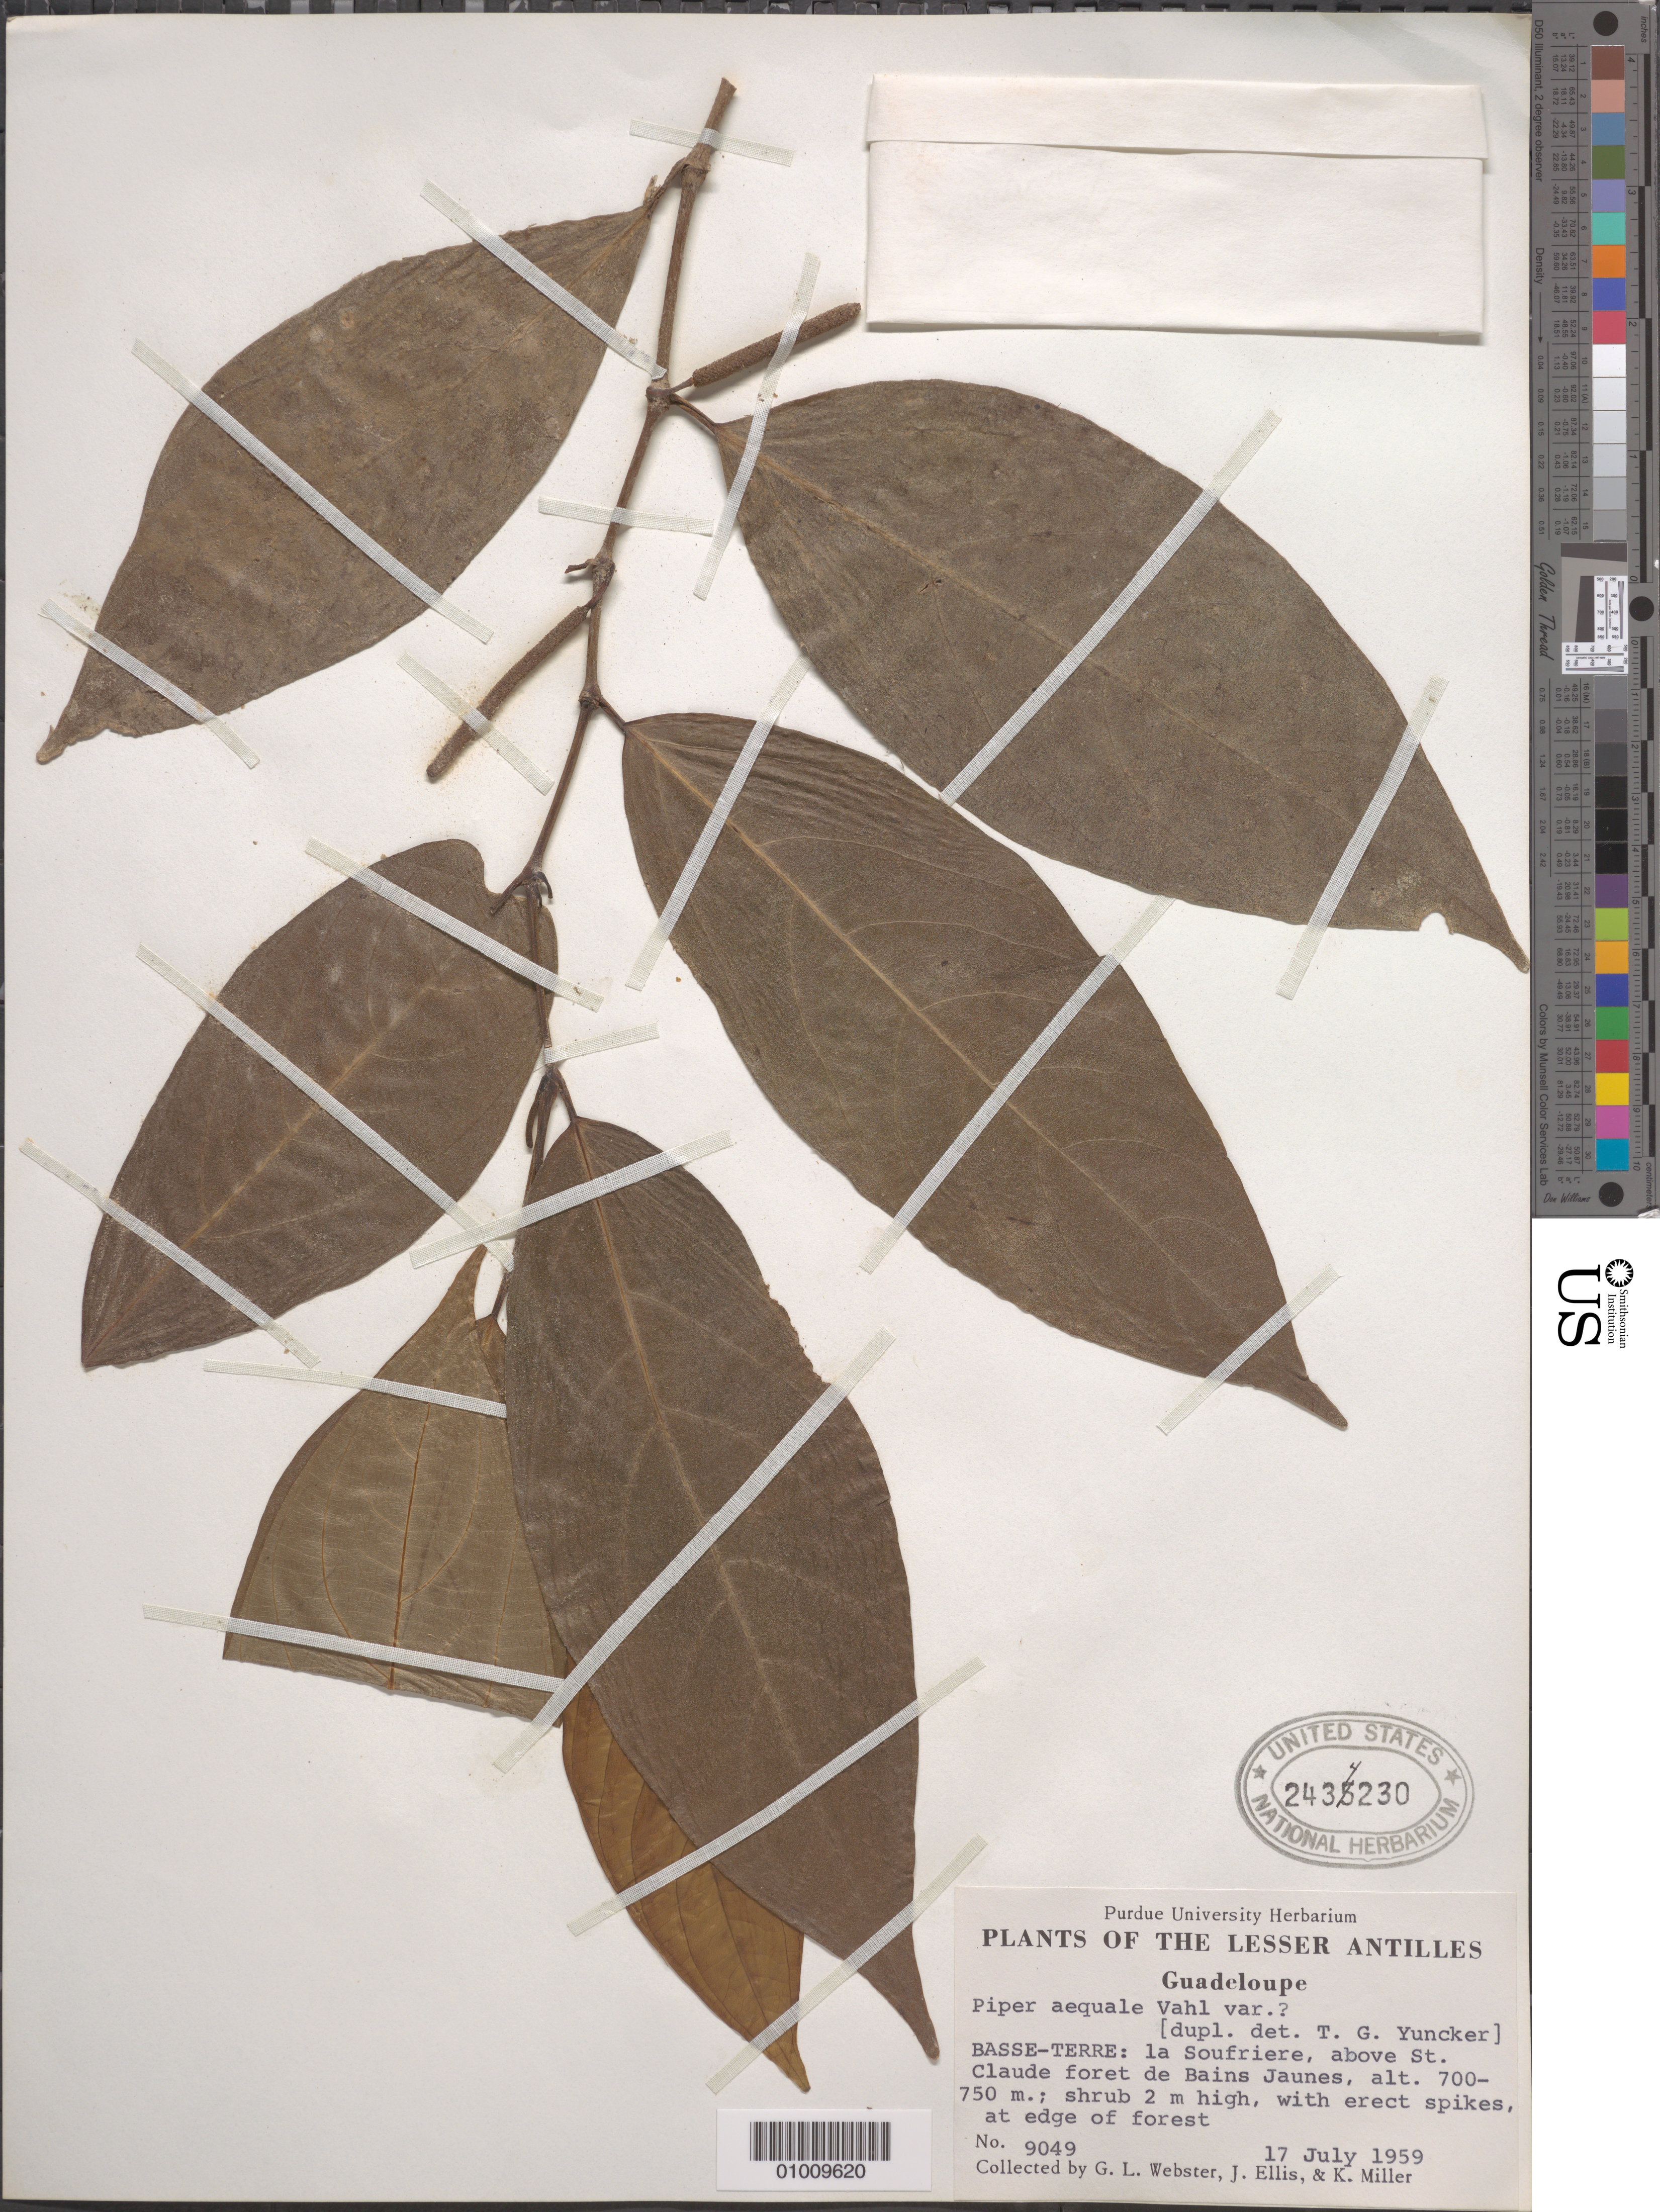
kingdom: Plantae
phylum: Tracheophyta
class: Magnoliopsida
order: Piperales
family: Piperaceae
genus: Piper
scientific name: Piper aequale var. aequale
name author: Vahl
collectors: G. L. Webster, J. Ellis & K. Miller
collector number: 9049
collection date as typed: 17 Jul 1959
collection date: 1959-07-17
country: Guadeloupe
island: Basse Terre [Guadeloupe]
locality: Basse-terre: la Soufriere, above St Claude foret de Bains Jaunes at the edge of the forest.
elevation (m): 700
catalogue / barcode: US 2434230